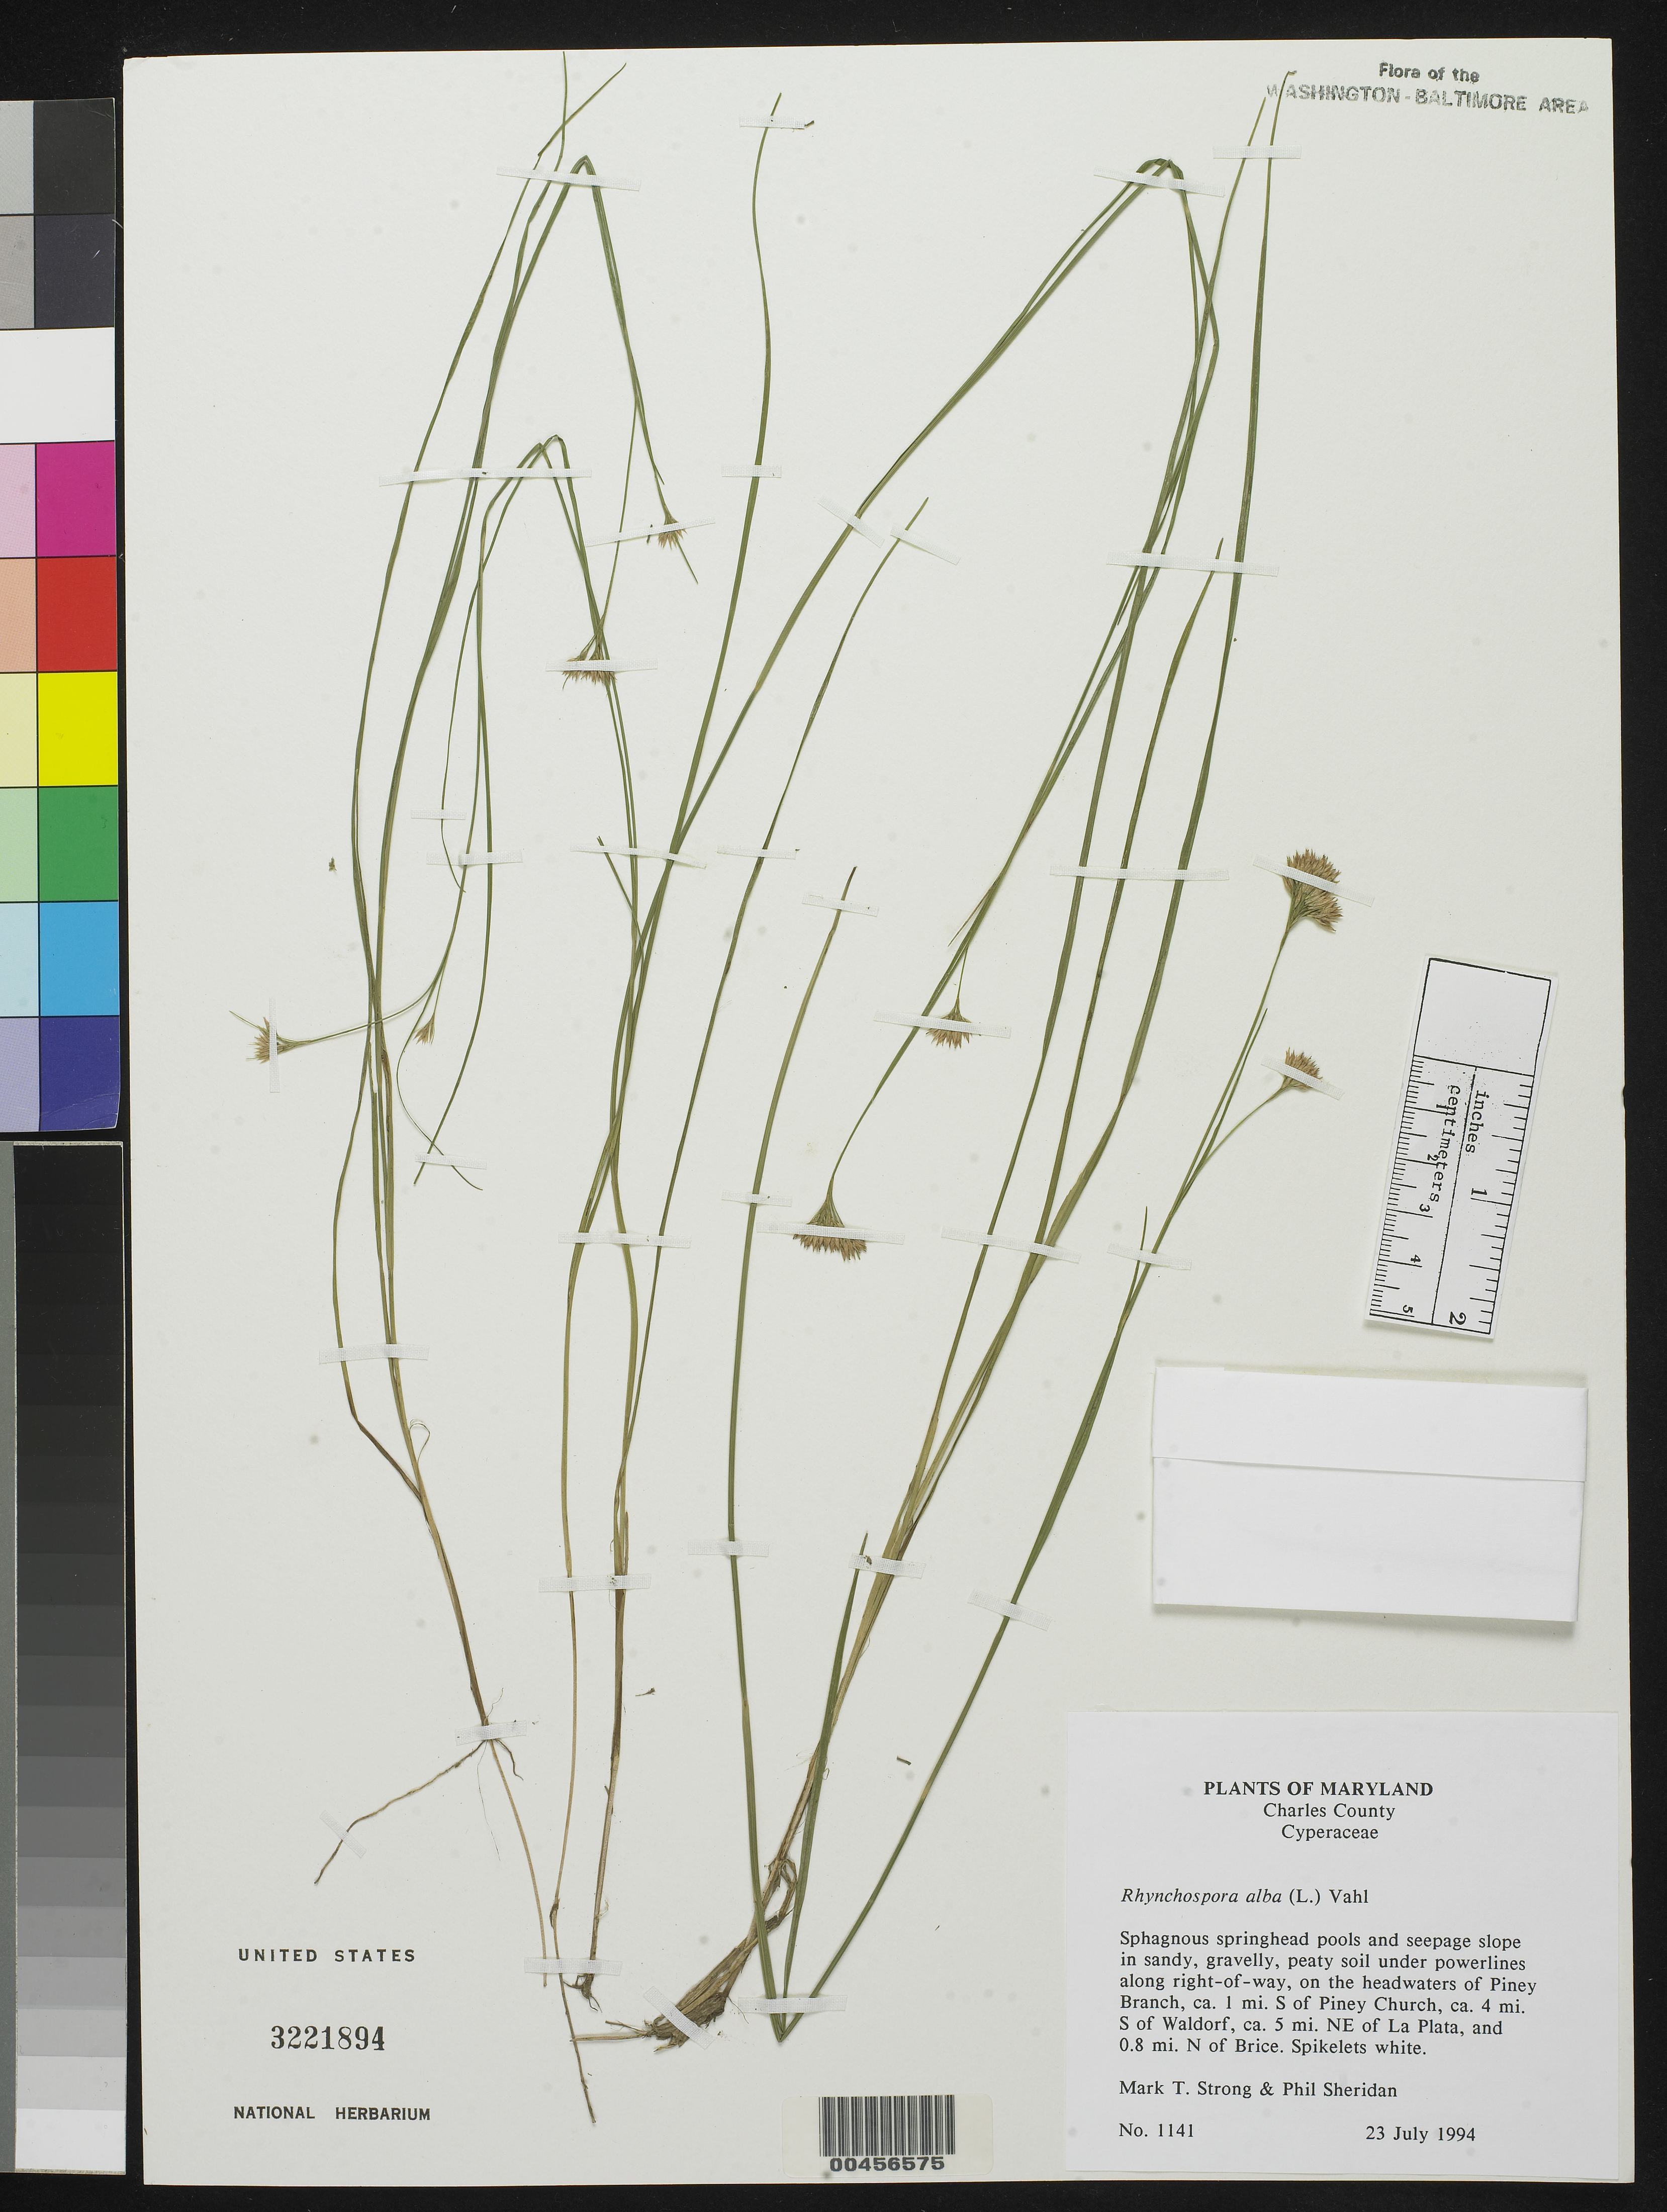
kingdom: Plantae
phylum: Tracheophyta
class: Liliopsida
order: Poales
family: Cyperaceae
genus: Rhynchospora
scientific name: Rhynchospora alba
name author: (L.) Vahl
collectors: M. T. Strong & P. Sheridan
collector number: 1141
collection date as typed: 23 Jul 1994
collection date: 1994-07-23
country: United States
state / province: Maryland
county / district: Charles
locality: Piney Branch, S of Piney Church, S of Waldorf, NE of La Plata, N of Brice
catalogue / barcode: US 3221894